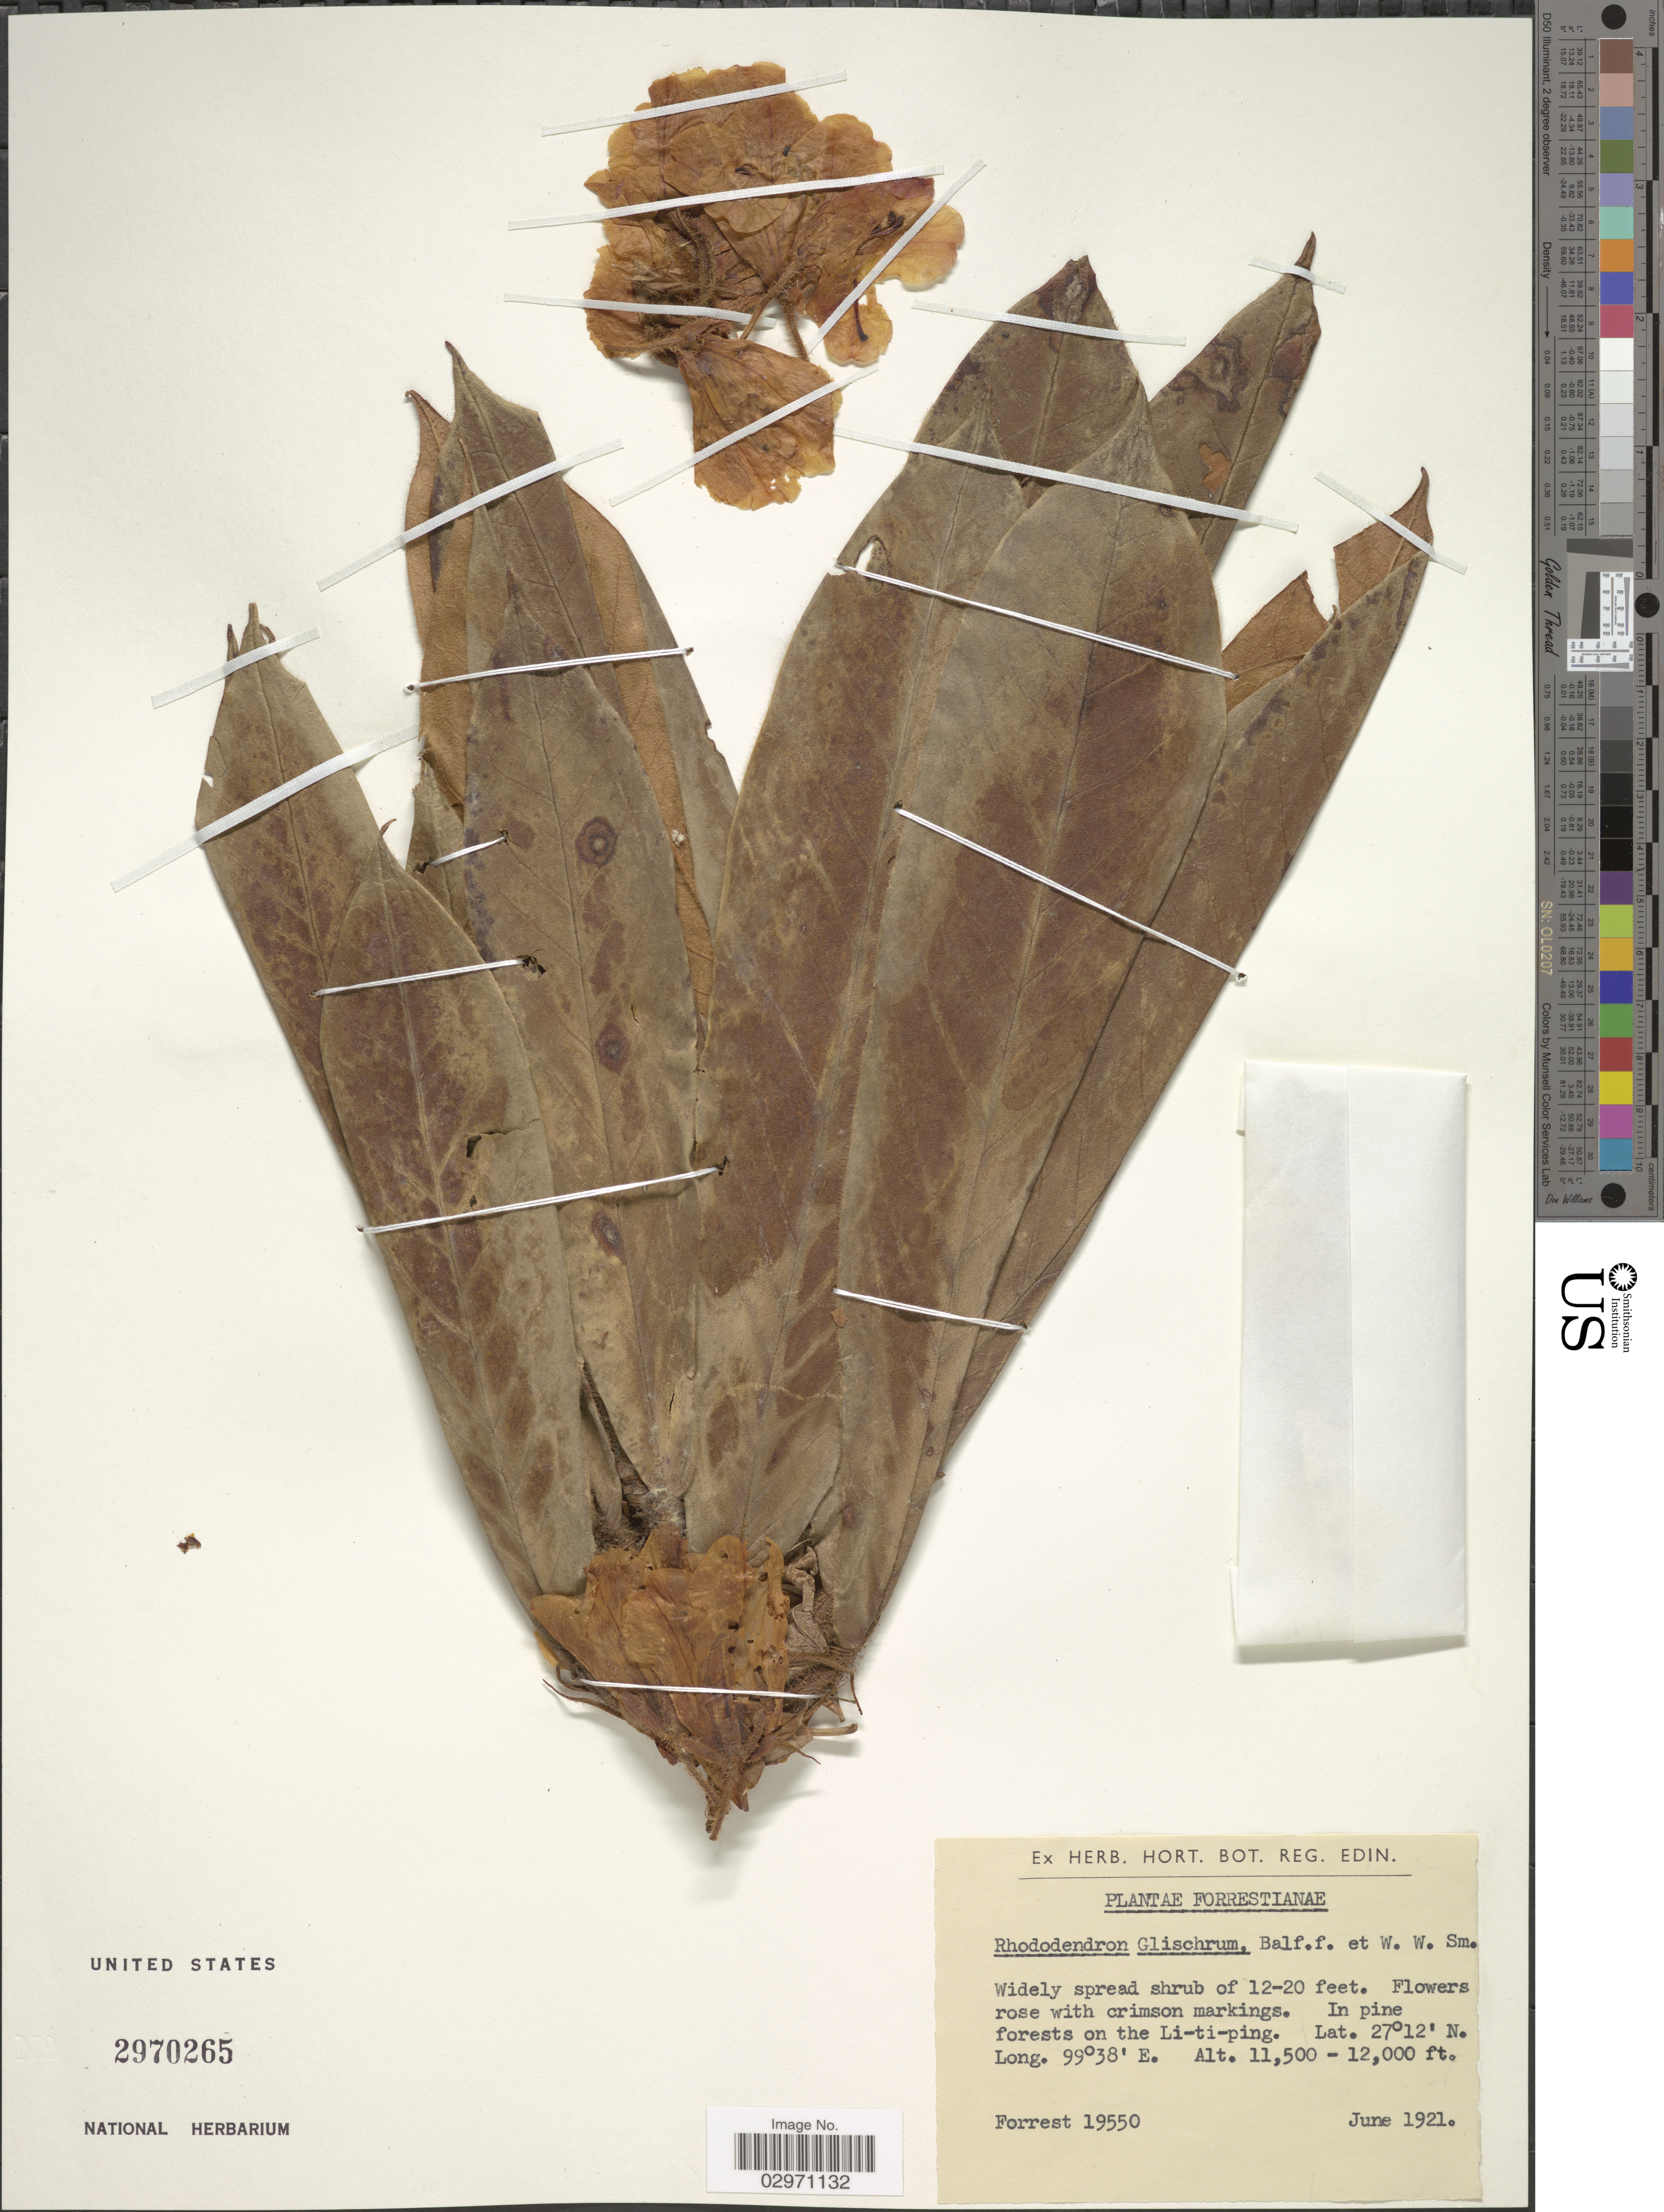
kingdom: Plantae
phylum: Tracheophyta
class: Magnoliopsida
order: Ericales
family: Ericaceae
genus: Rhododendron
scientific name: Rhododendron glischrum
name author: Balf. f. & W.W. Sm.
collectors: -. Forrest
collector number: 19550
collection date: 1921-06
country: China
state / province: Yunnan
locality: On the Li-ti-ping.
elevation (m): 3505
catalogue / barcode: US 2970265